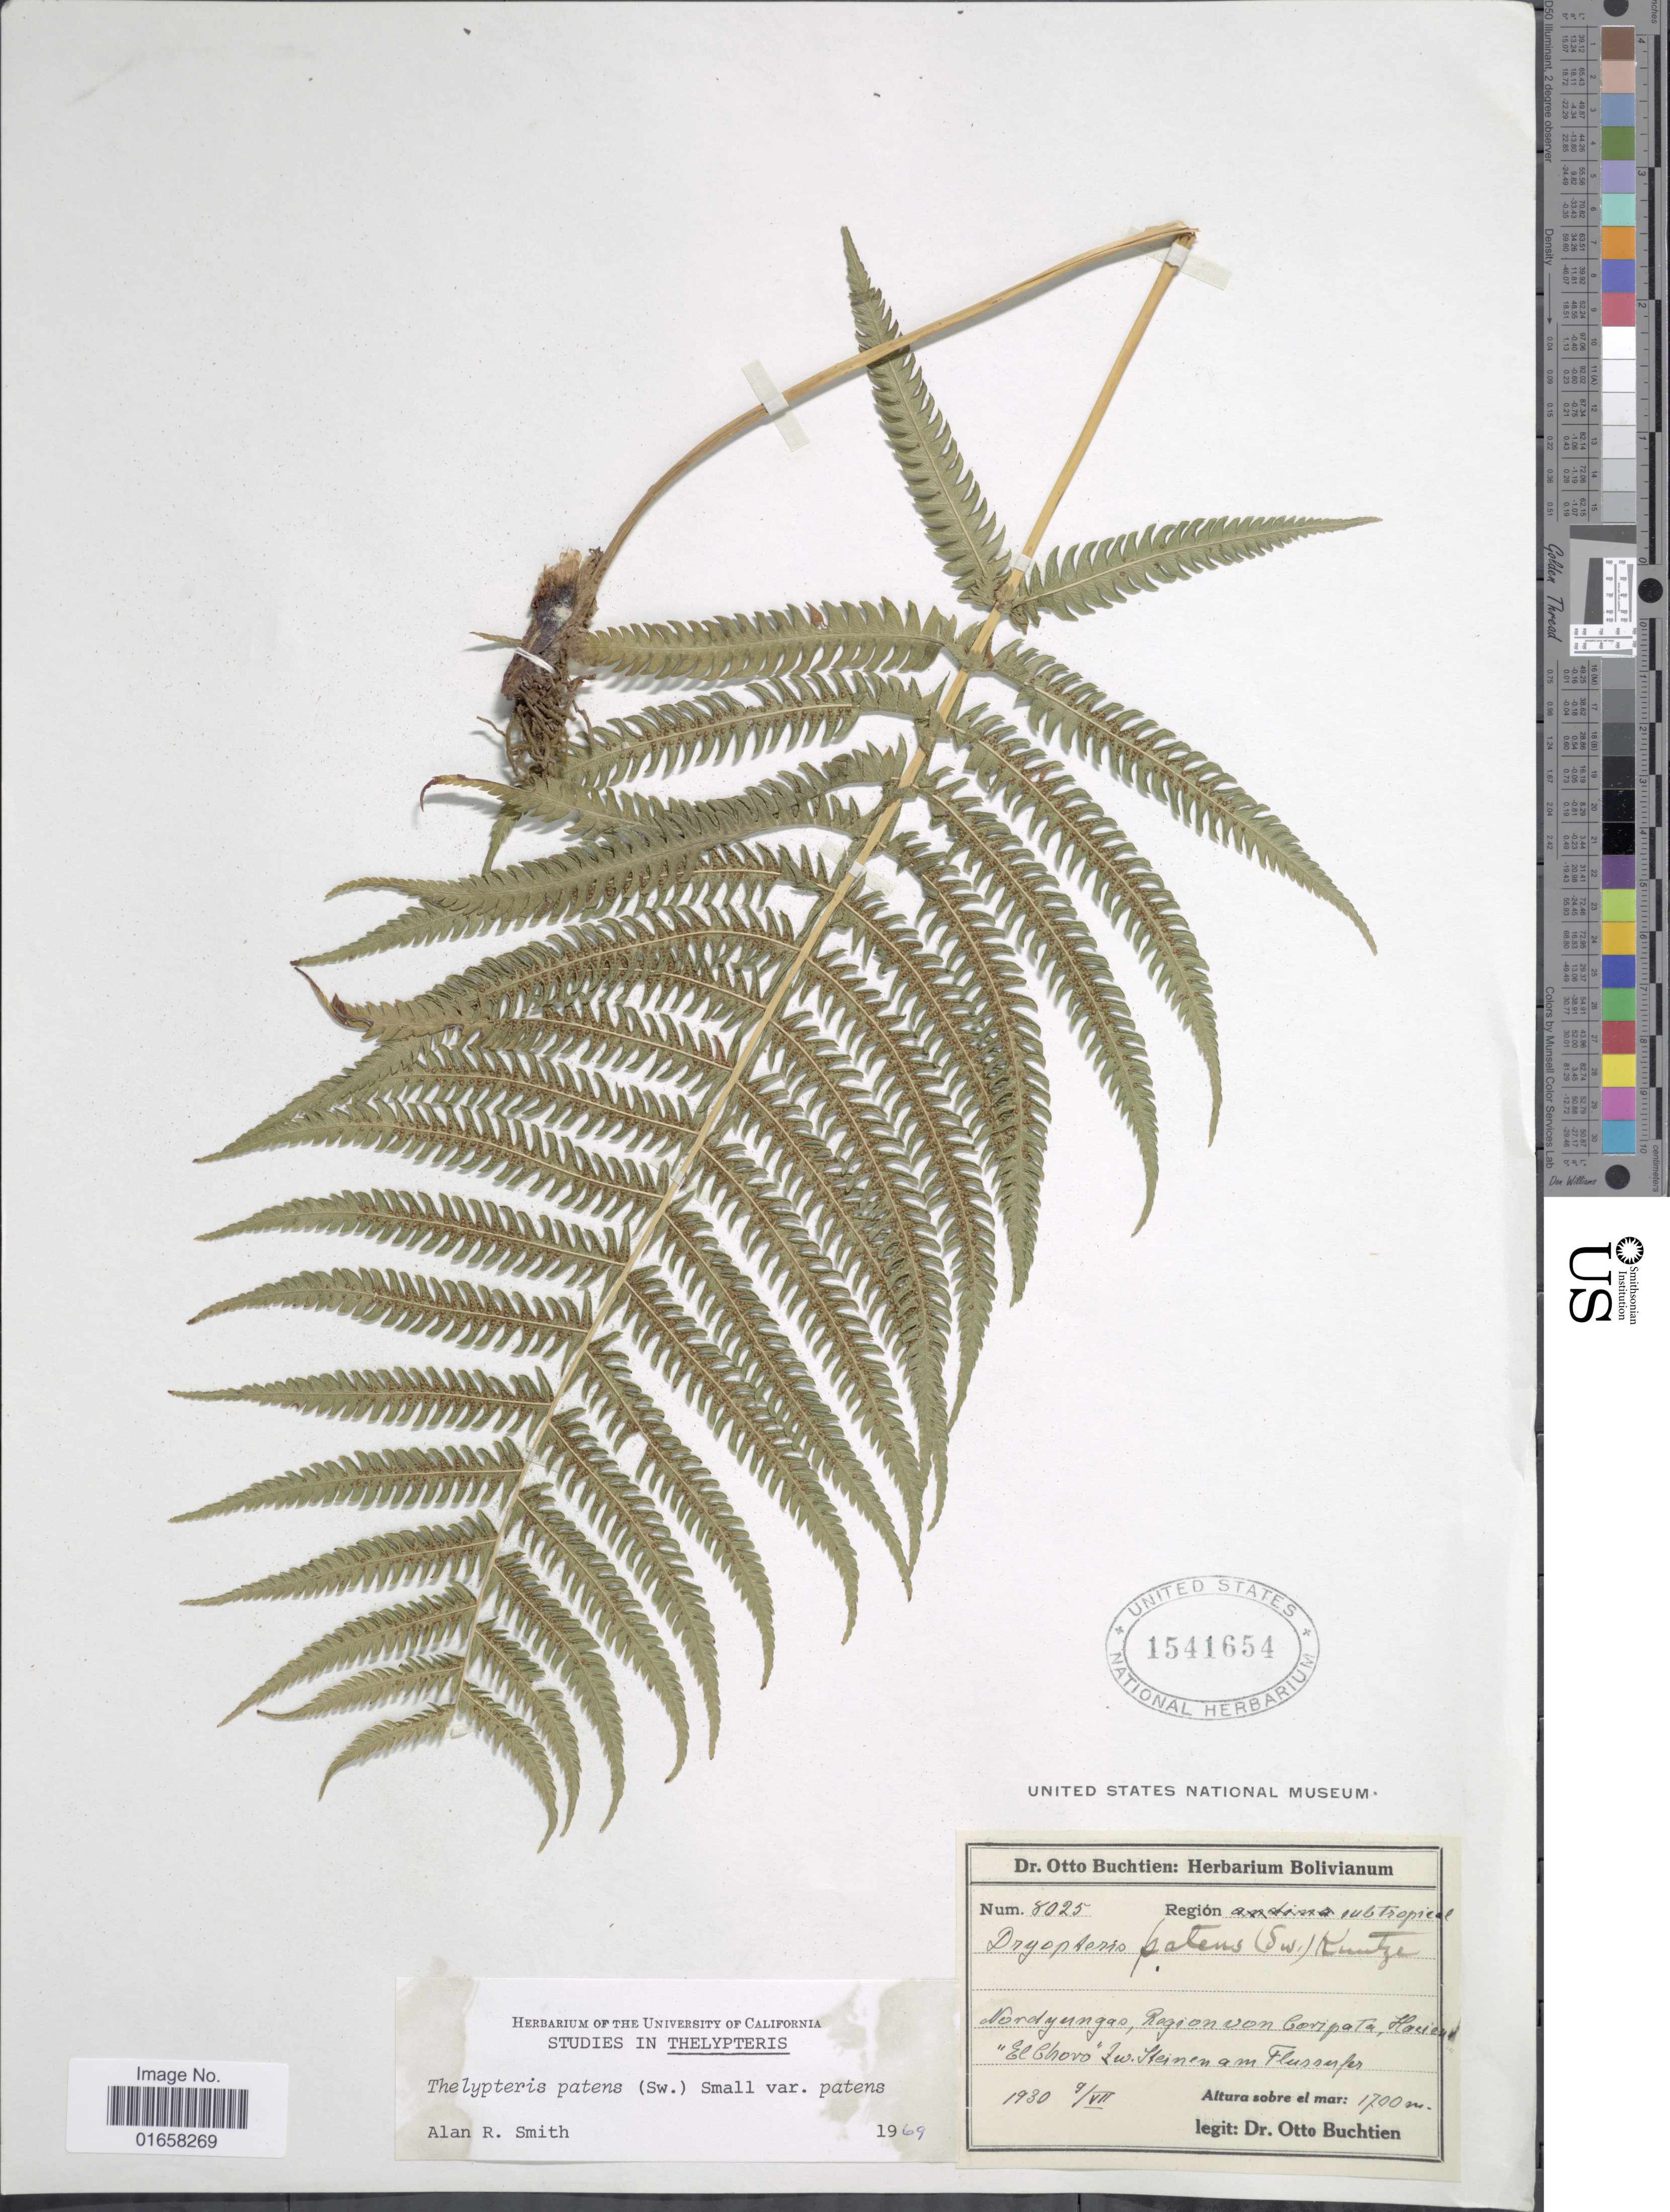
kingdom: Plantae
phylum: Tracheophyta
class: Polypodiopsida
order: Polypodiales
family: Thelypteridaceae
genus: Christella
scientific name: Christella patens var. patens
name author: (Sw.) Holttum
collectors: O. Buchtien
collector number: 8025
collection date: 1930-07-09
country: Bolivia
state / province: La Paz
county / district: Nor Yungas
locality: Region von Coripata. Hacienda. El Choro.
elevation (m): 1700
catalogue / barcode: US 1541654